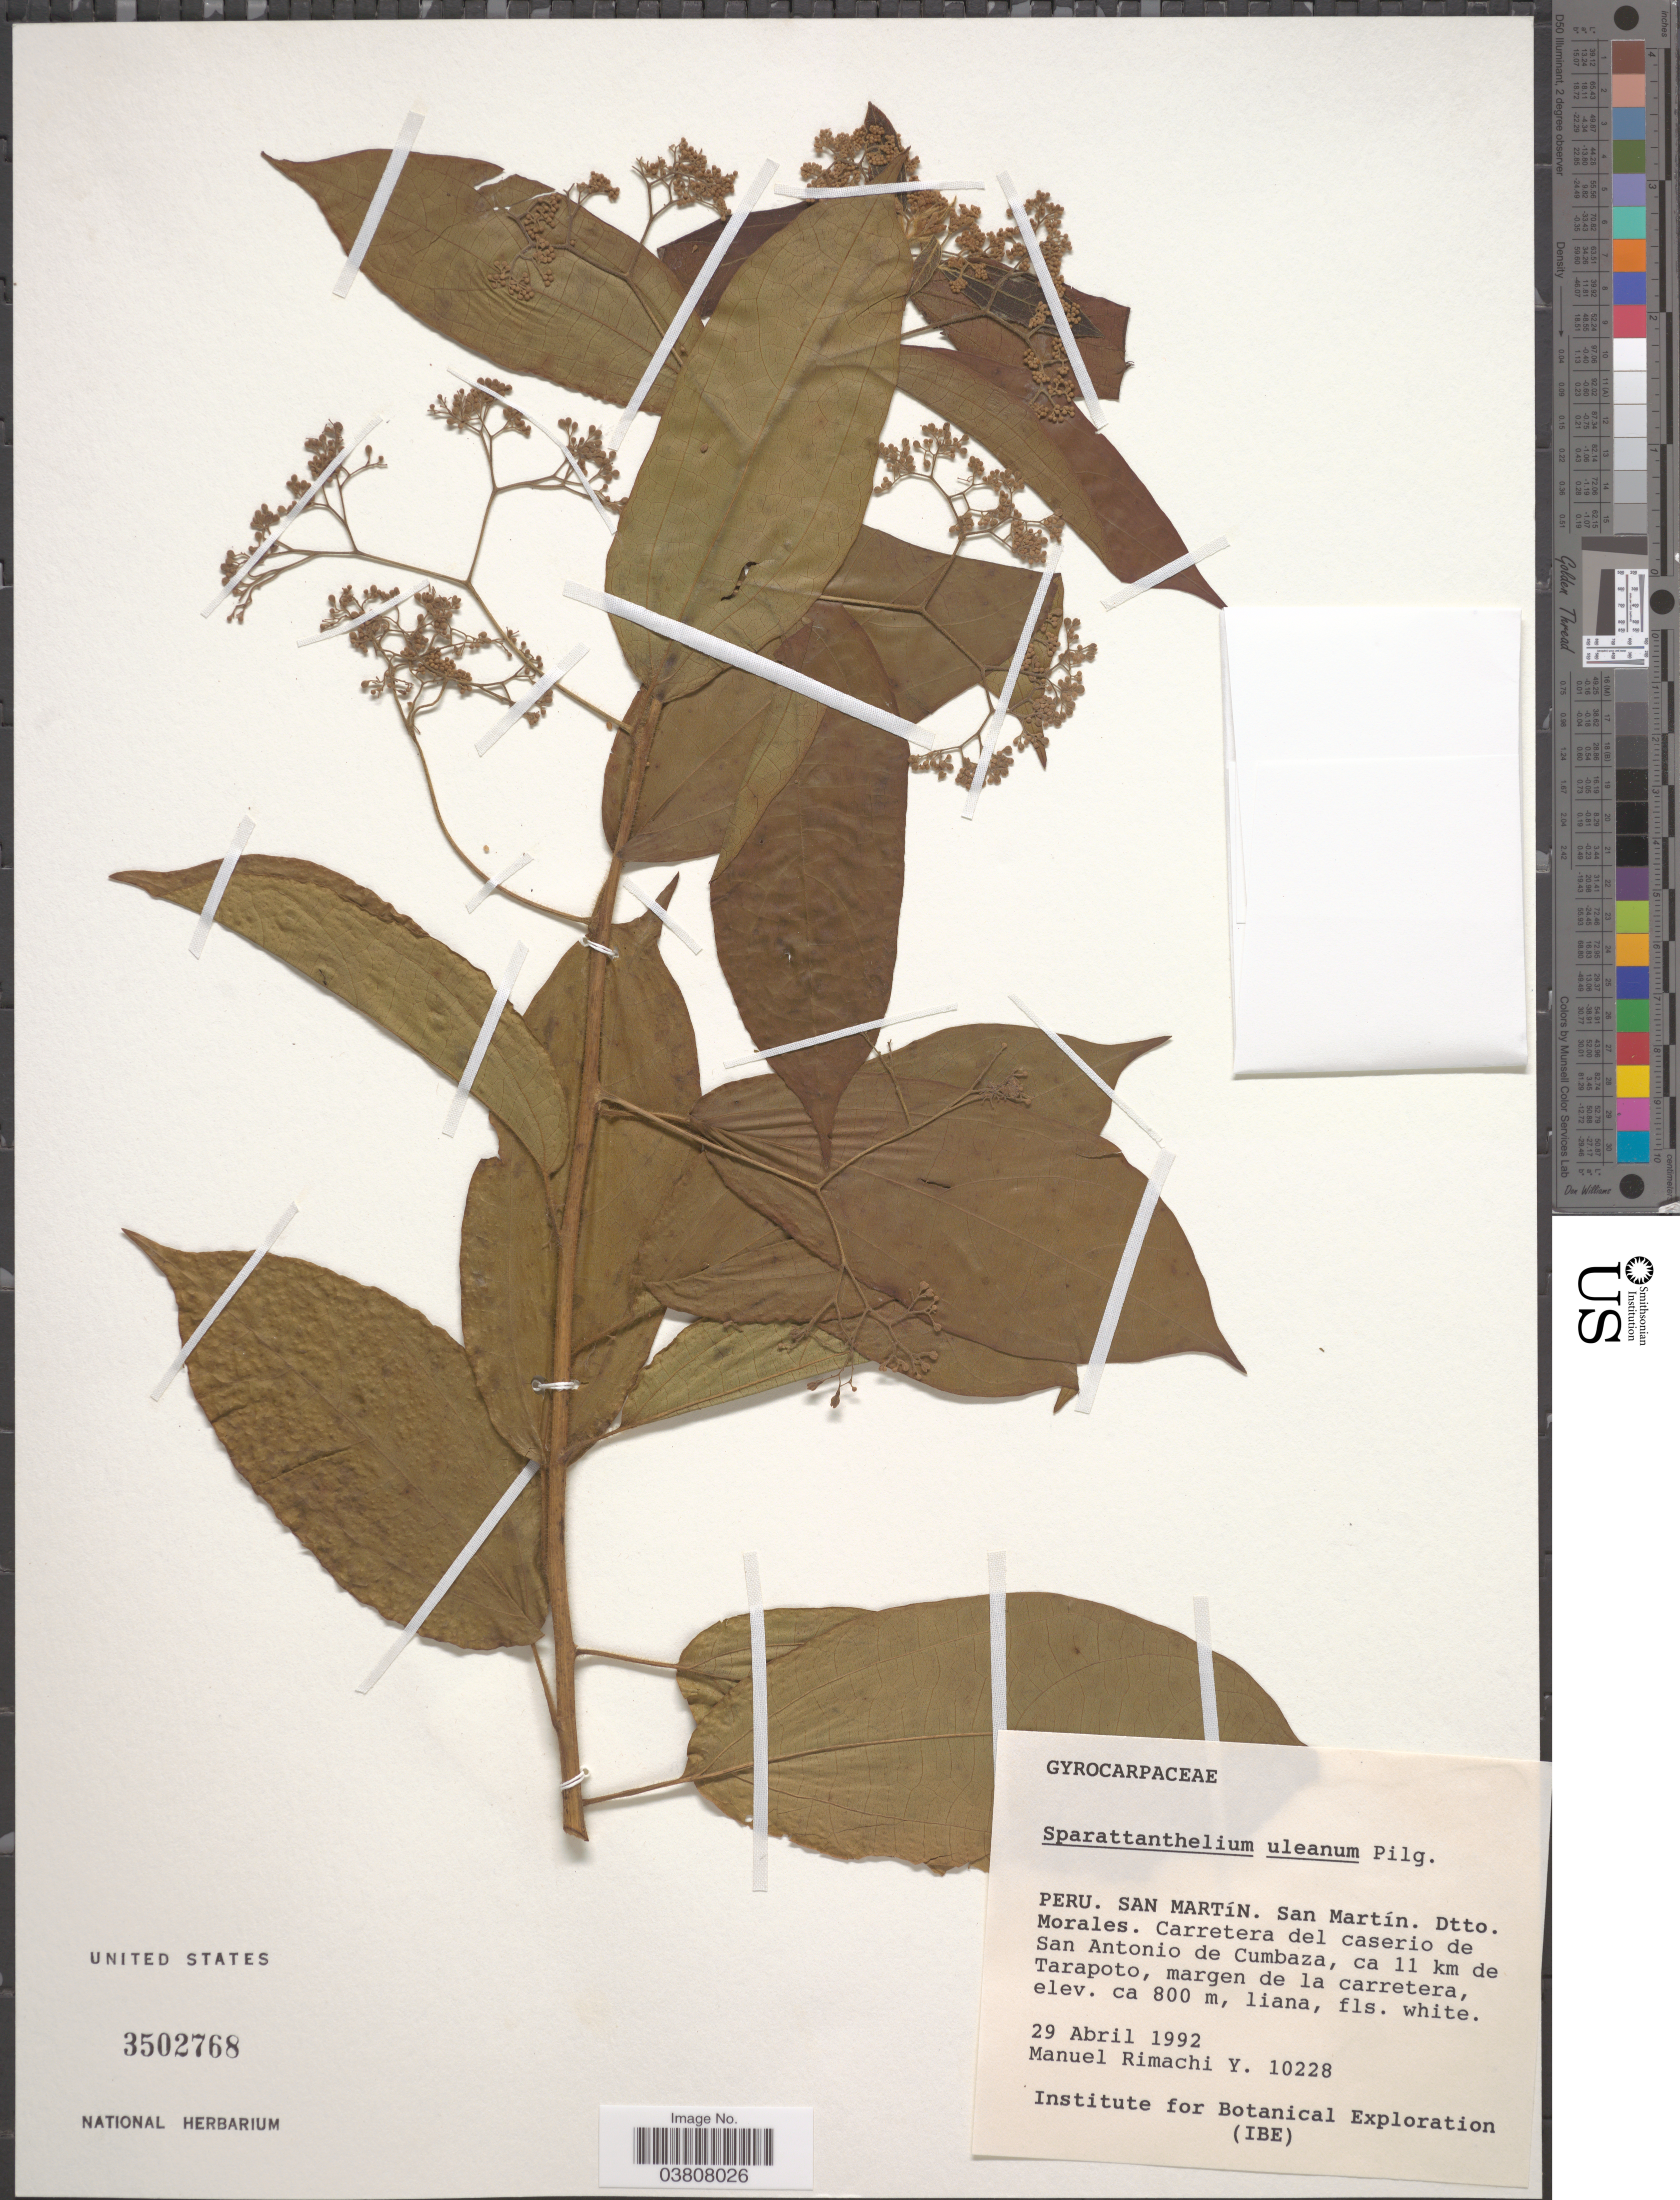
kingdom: Plantae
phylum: Tracheophyta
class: Magnoliopsida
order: Laurales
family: Hernandiaceae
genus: Sparattanthelium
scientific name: Sparattanthelium uleanum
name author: Pilg.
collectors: M. Rimachi Y.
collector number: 10228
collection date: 1992-04-29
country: Peru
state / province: San Martín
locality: San Martín. Dtto. Morales. Carretera del caserio de San Antonio de Cumbaza, ca 11 km de Tarapoto, margen de la carretera.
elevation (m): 800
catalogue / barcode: US 3502768